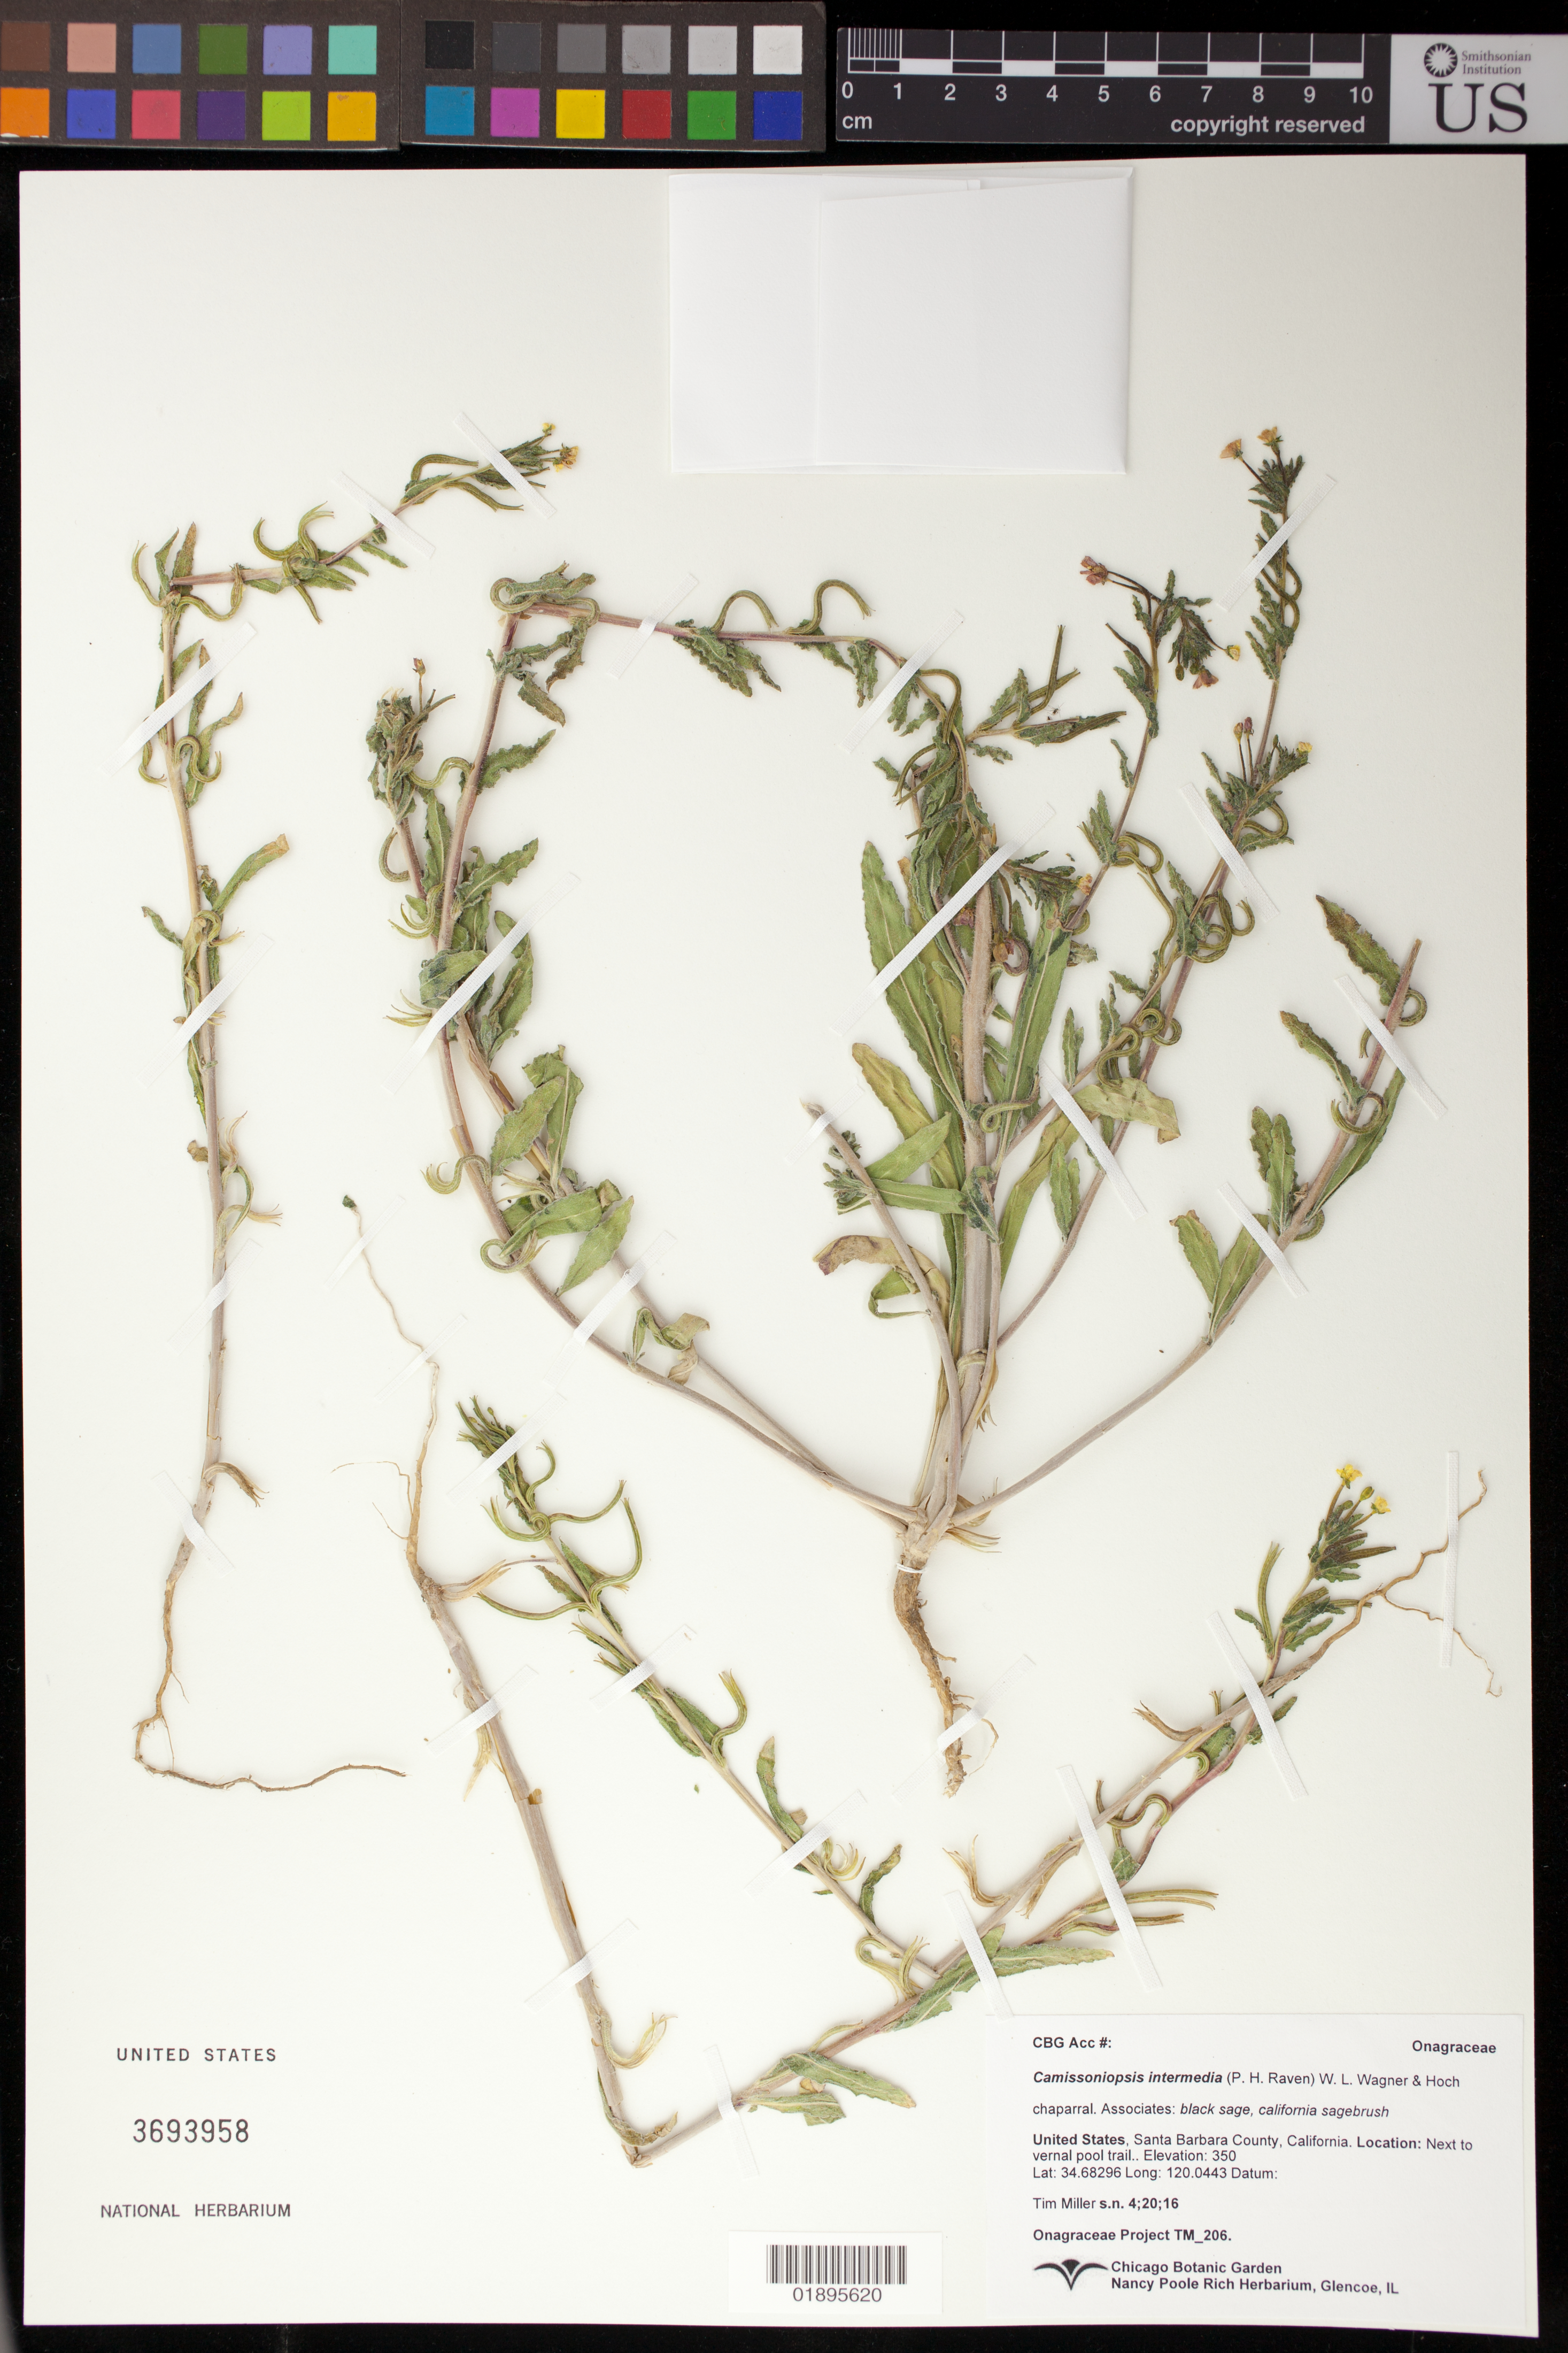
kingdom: Plantae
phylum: Tracheophyta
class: Magnoliopsida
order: Myrtales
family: Onagraceae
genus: Camissoniopsis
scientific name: Camissoniopsis intermedia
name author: (P.H. Raven) W.L. Wagner & Hoch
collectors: T. Miller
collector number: TM 206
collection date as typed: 4/20/16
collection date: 2016-04-20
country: United States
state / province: California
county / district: Santa Barbara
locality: Next to vernal pool trail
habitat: Chaparral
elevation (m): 350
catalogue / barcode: US 3693958